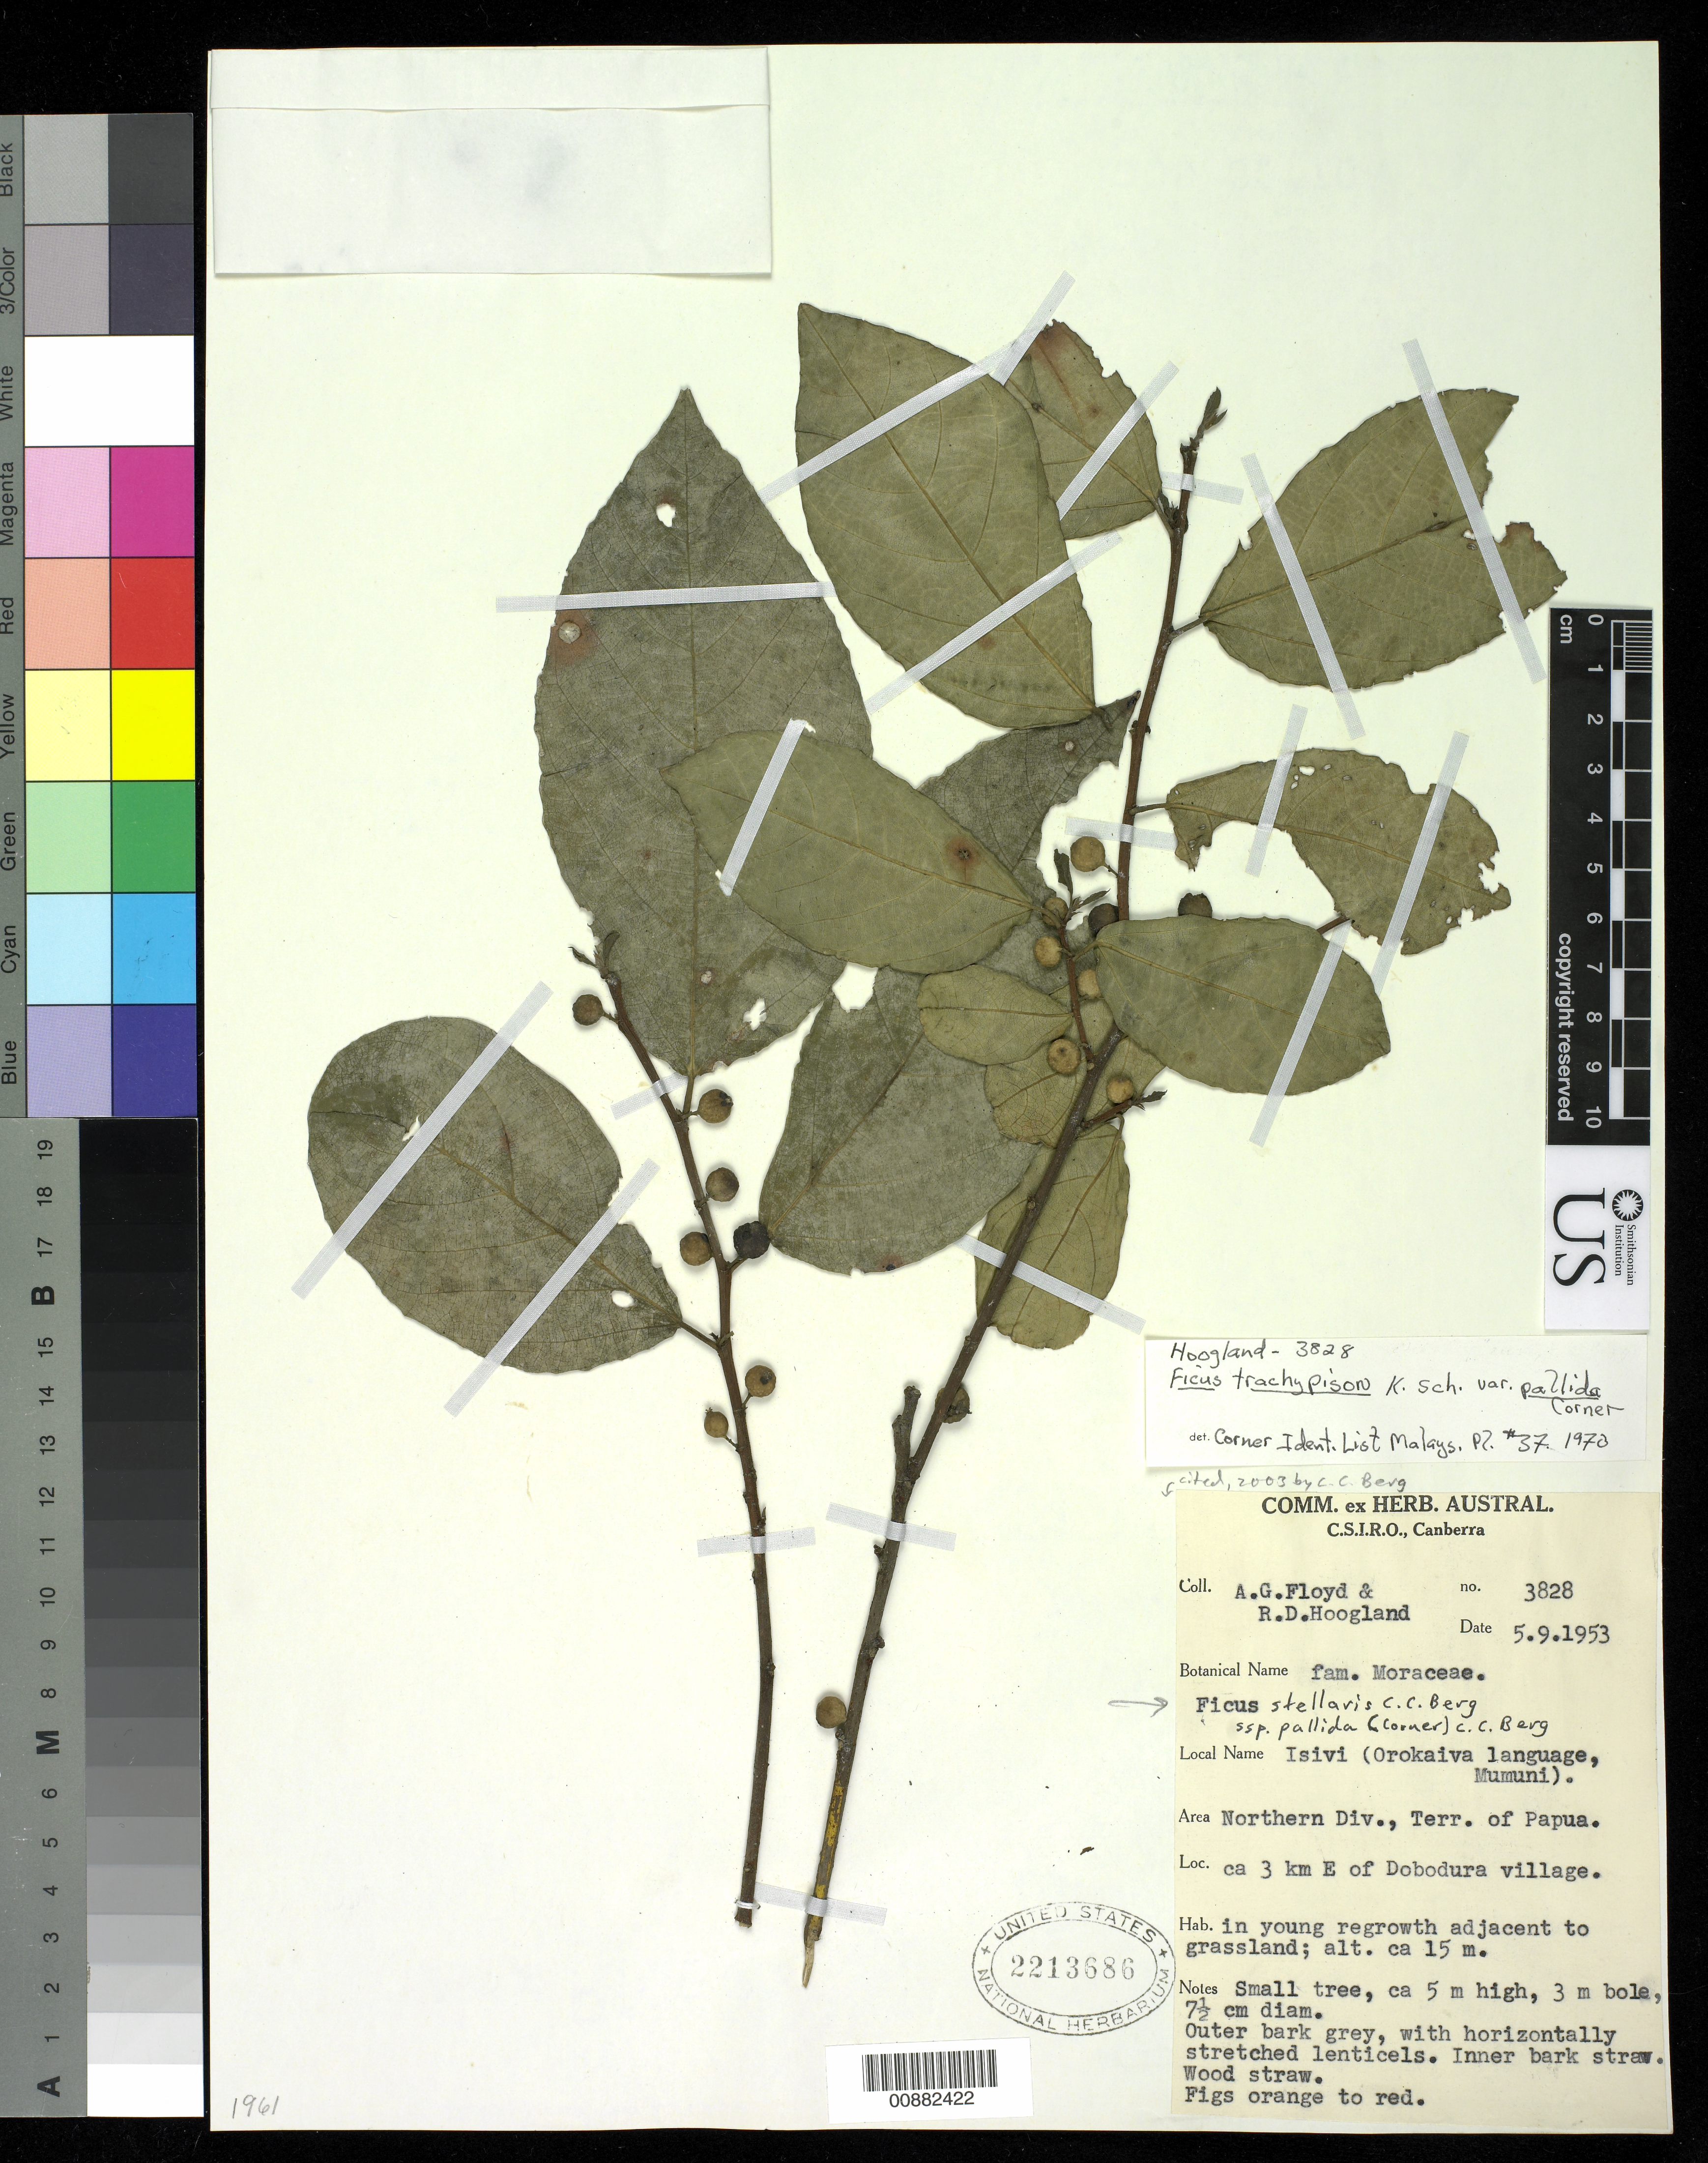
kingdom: Plantae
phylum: Tracheophyta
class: Magnoliopsida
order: Rosales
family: Moraceae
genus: Ficus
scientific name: Ficus trachypison var. pallida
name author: Corner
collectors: A. G. Floyd & R. D. Hoogland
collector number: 3828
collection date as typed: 05 Sep 1953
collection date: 1953-09-05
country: Papua New Guinea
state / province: Northern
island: New Guinea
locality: ca 3 km E of Dobodura village.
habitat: In young regrowth adjacent to grassland.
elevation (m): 15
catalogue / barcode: US 2213686